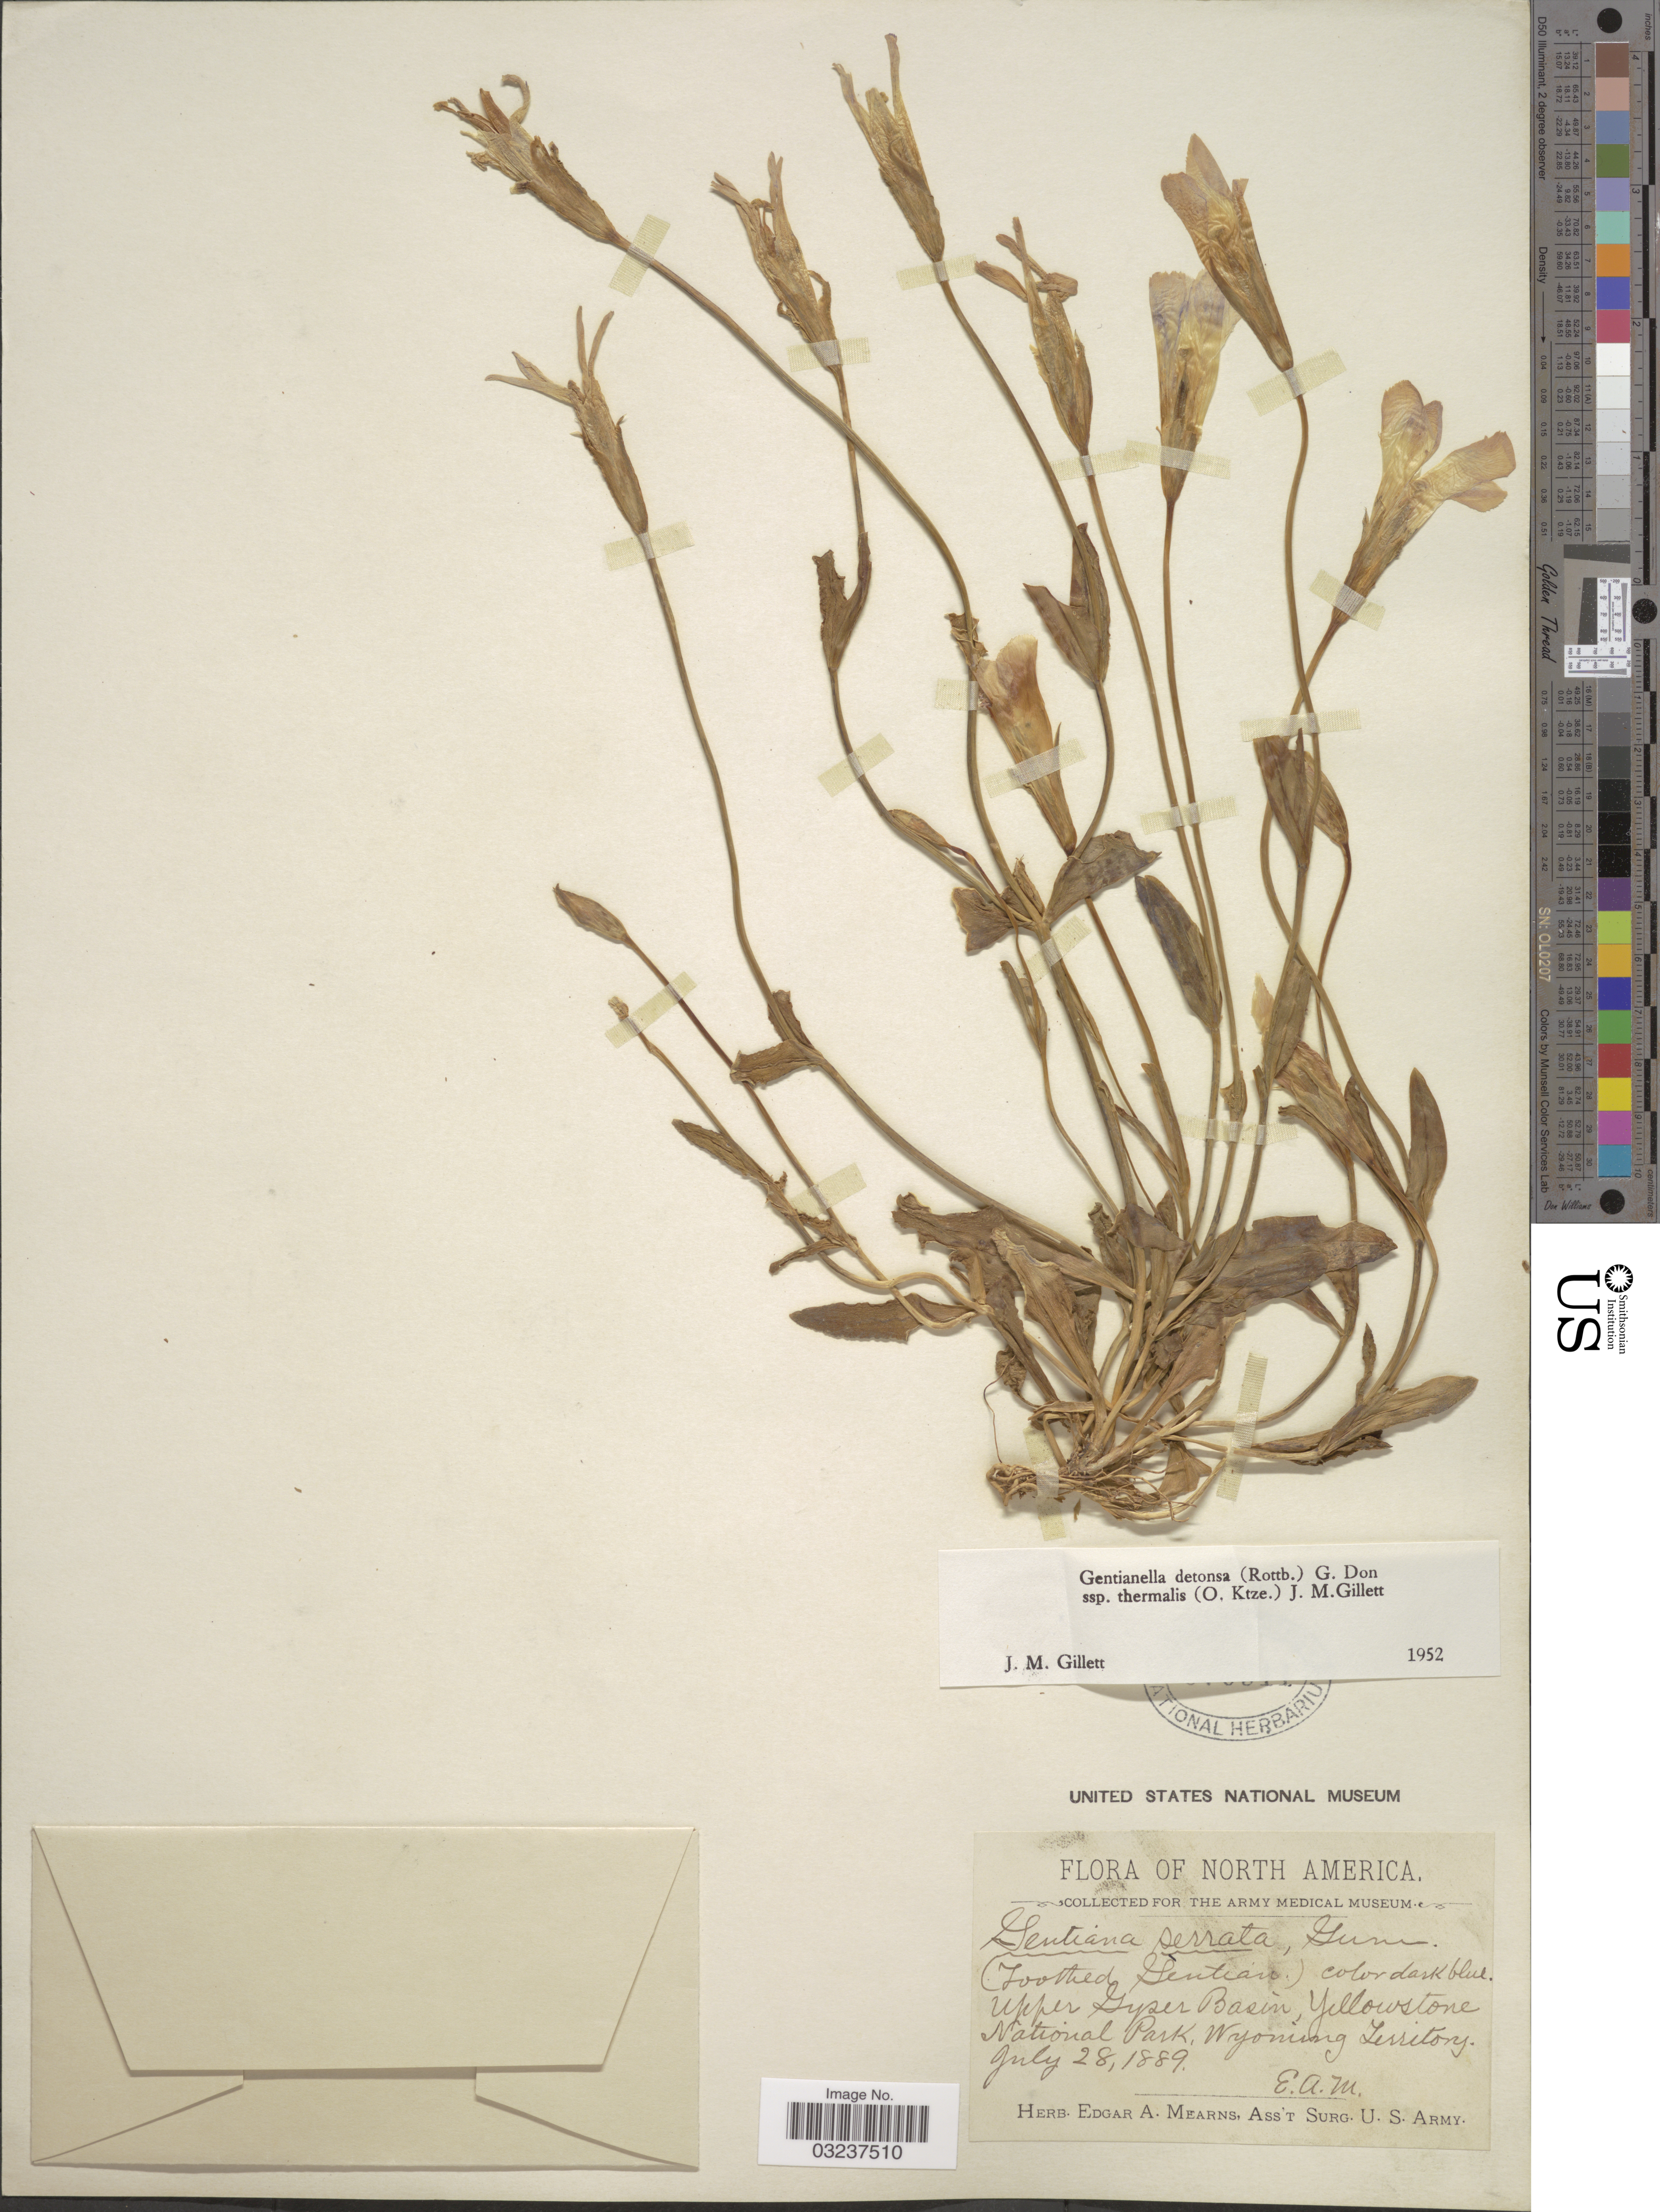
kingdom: Plantae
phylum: Tracheophyta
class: Magnoliopsida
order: Gentianales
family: Gentianaceae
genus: Gentianella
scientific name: Gentianella detonsa subsp. elegans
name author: (A. Gray) J.M. Gillett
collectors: E. A. Mearns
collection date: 1889-07-28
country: United States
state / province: Wyoming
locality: Upper Gyser Basin, Yellowstone National Park, Wyoming Territory.